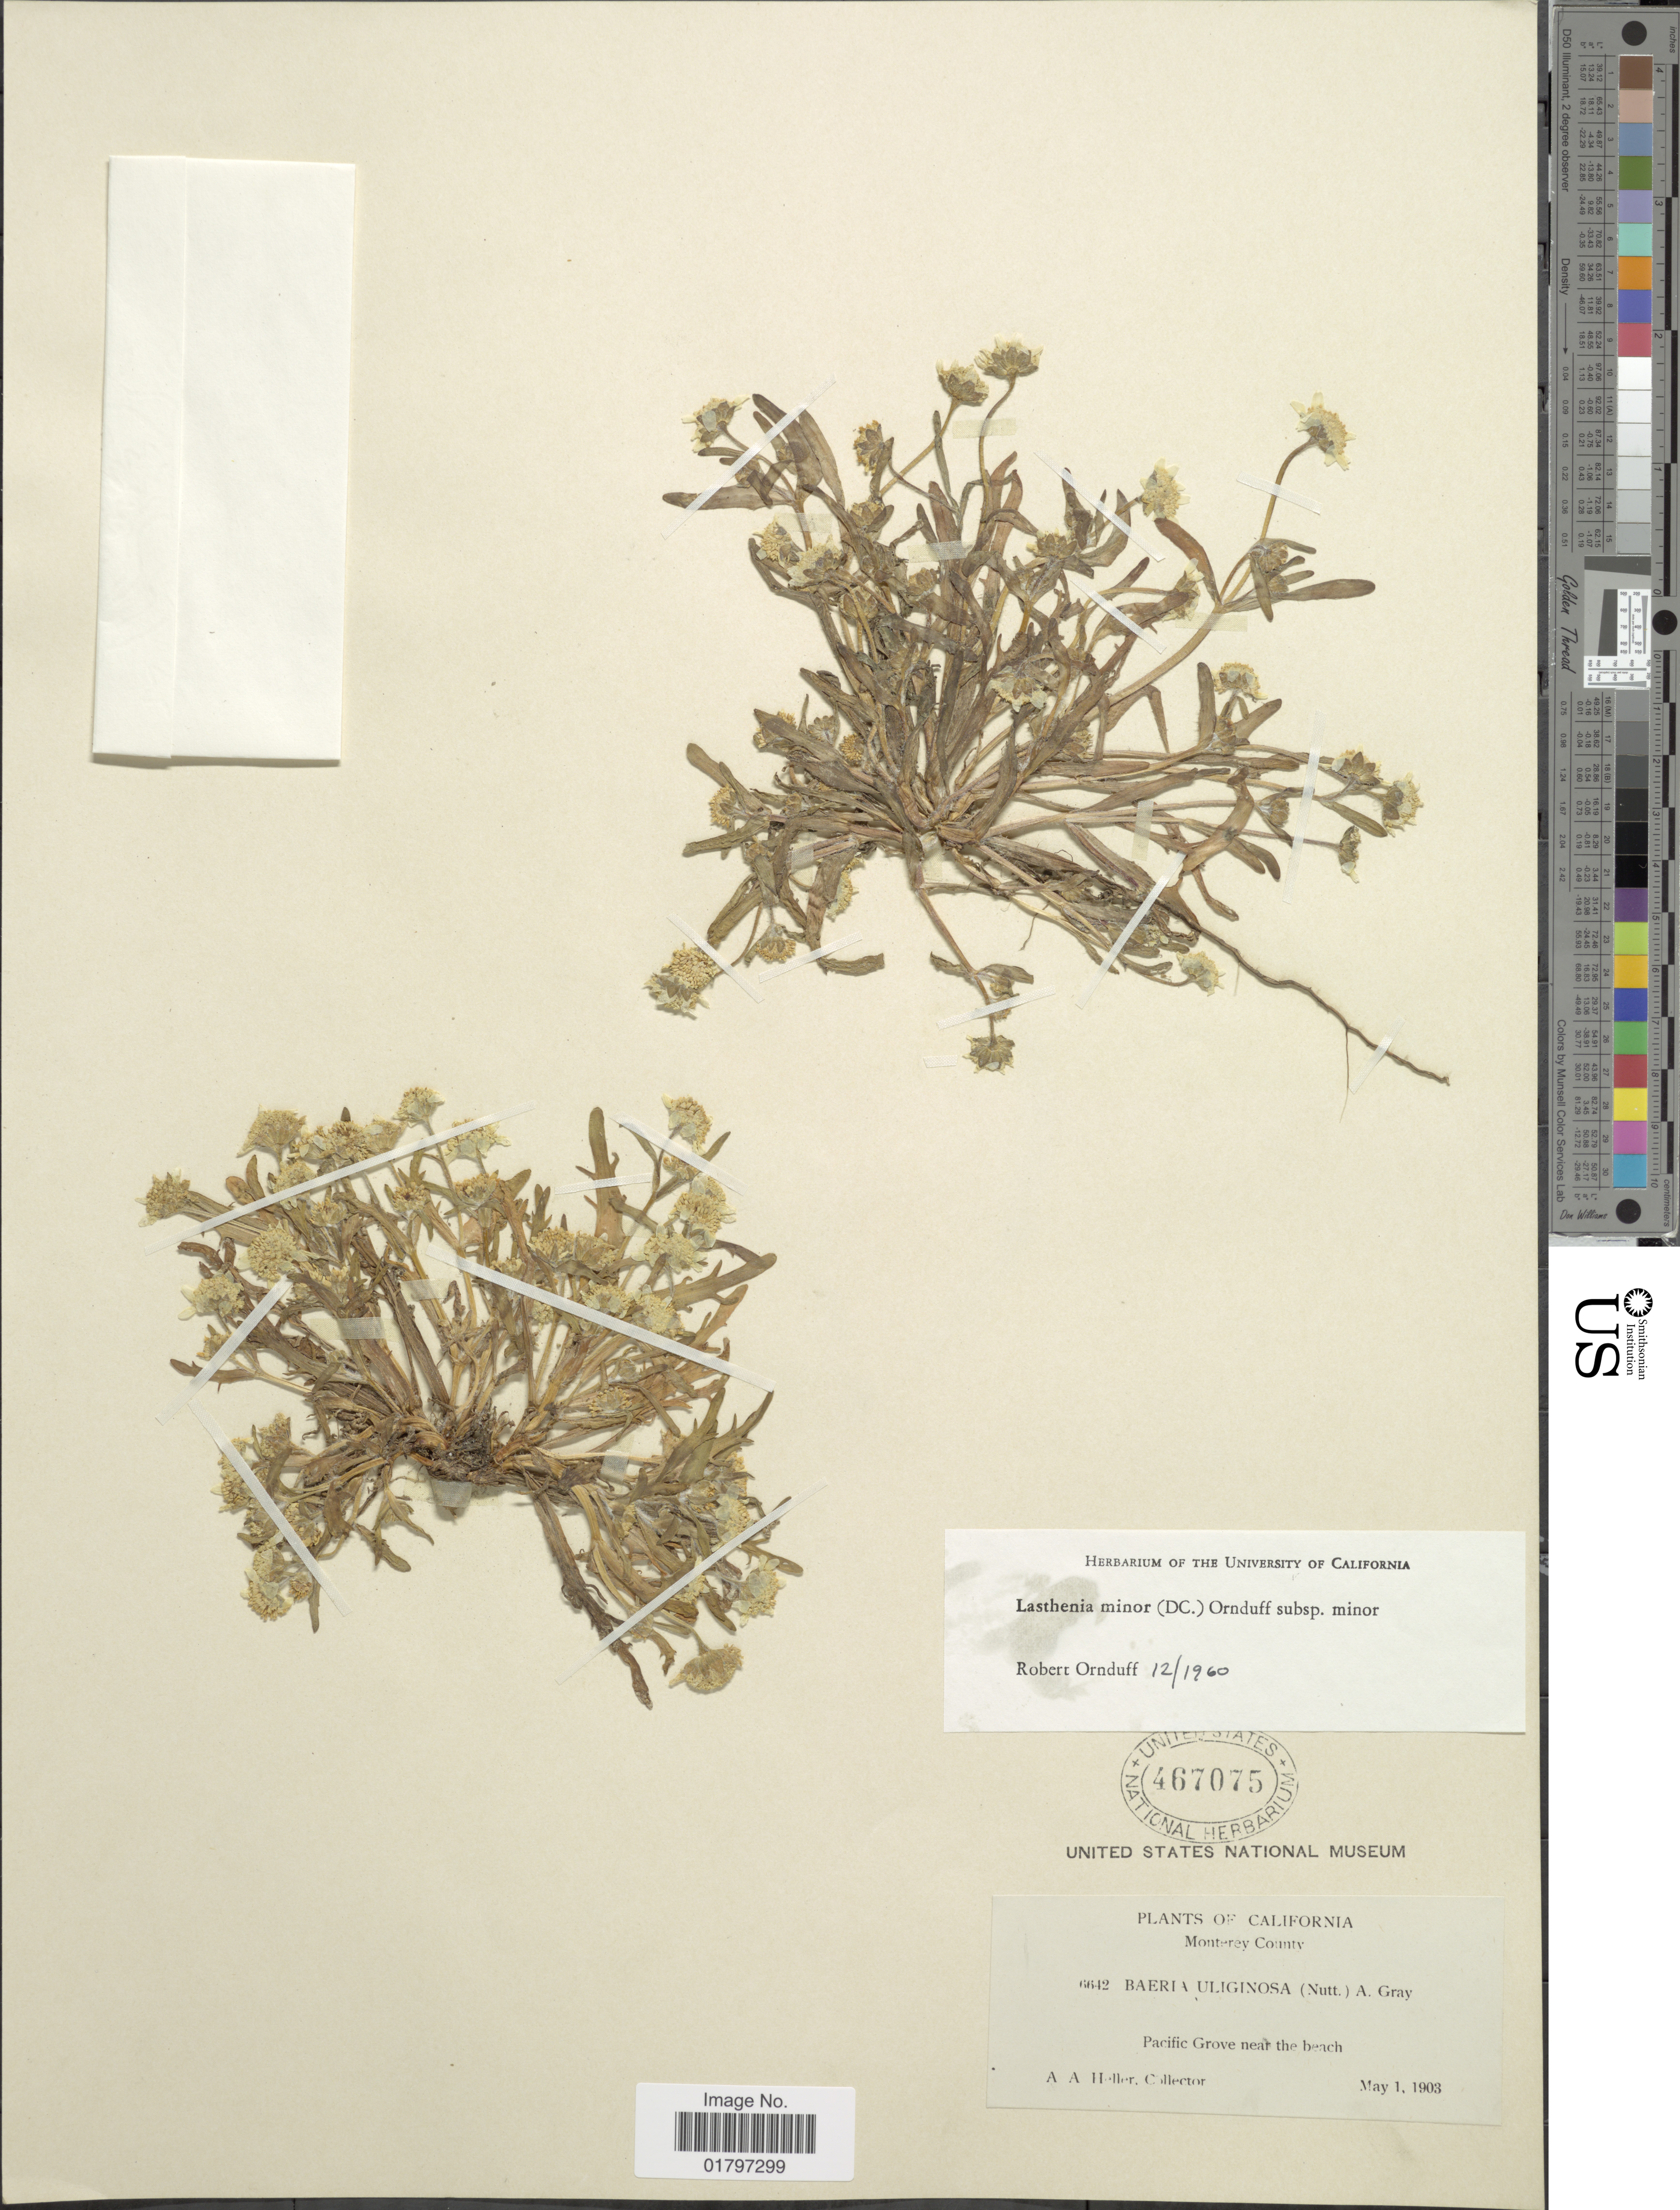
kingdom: Plantae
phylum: Tracheophyta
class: Magnoliopsida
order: Asterales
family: Asteraceae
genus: Lasthenia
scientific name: Lasthenia minor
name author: (DC.) Ornduff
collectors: A. A. Heller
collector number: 6642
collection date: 1903-05-01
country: United States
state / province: California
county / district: Monterey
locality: Monterey County. Pacific Grove near the beach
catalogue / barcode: US 467075